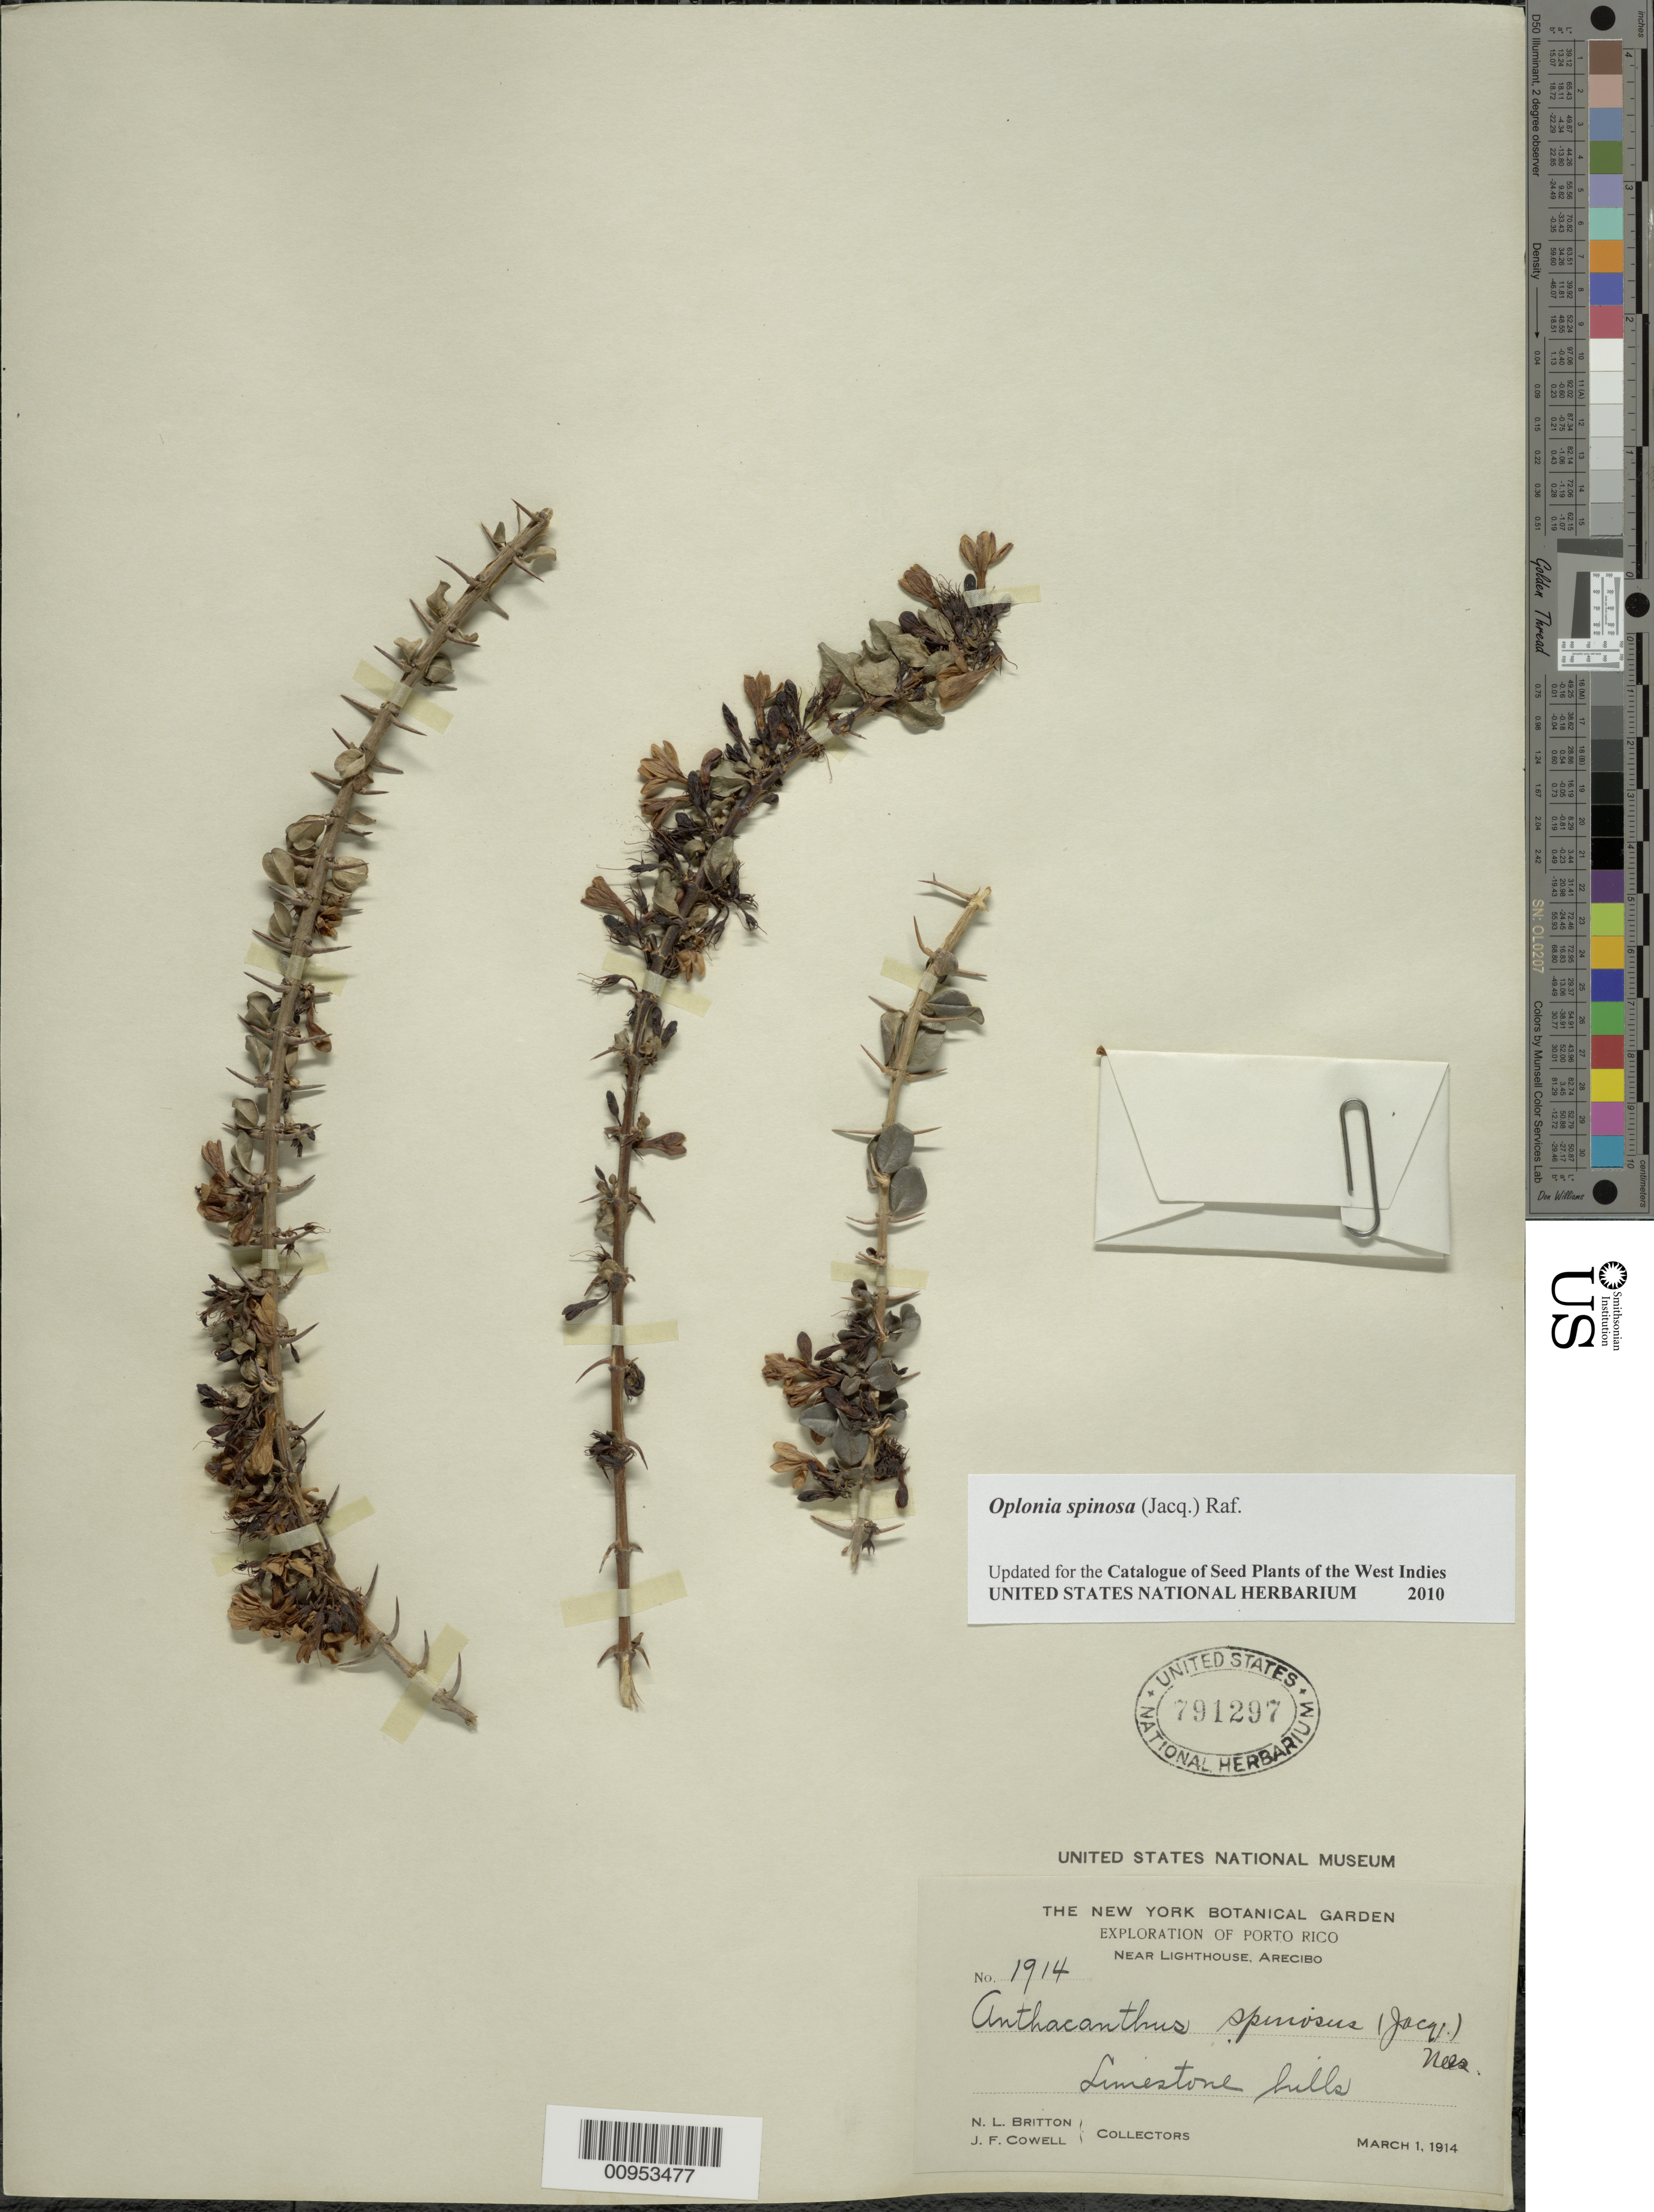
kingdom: Plantae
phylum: Tracheophyta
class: Magnoliopsida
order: Lamiales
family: Acanthaceae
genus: Oplonia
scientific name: Oplonia spinosa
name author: Raf.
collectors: N. Britton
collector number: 1914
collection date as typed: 01 Mar 1914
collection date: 1914-03-01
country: Puerto Rico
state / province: Arecibo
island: Puerto Rico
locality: Near lighthouse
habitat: Limestone hills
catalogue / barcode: US 791297